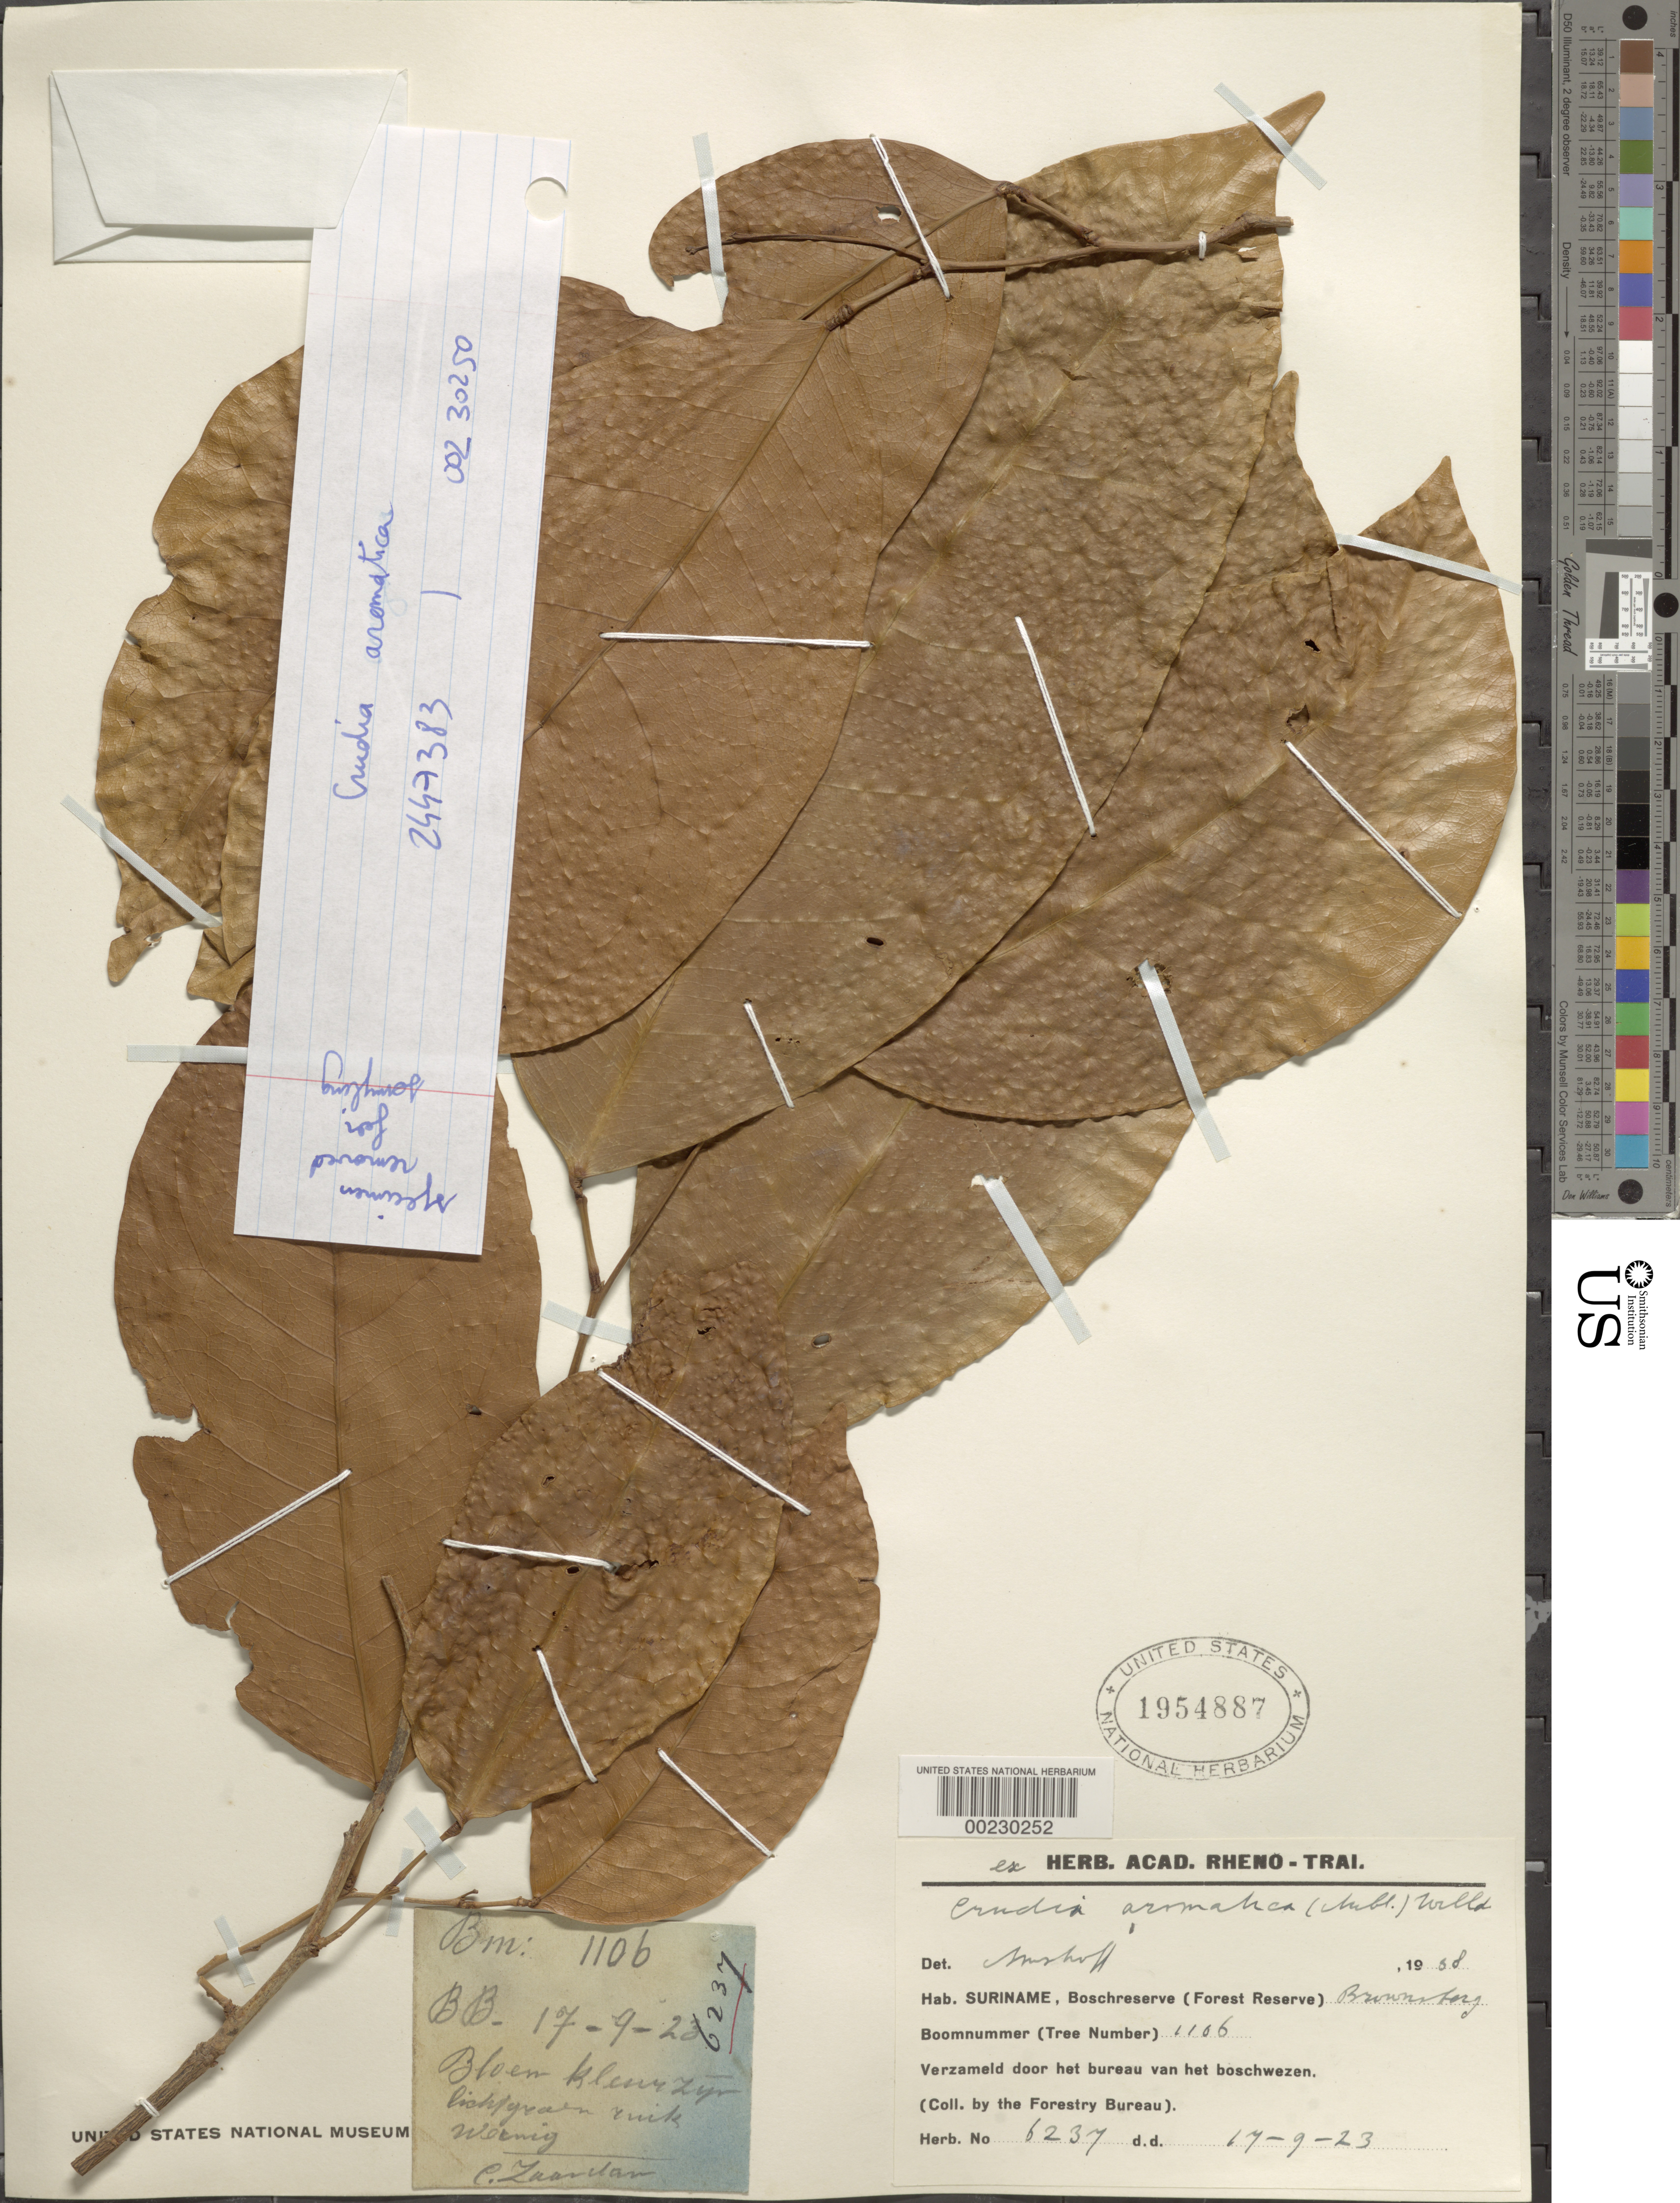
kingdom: Plantae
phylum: Tracheophyta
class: Magnoliopsida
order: Fabales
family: Fabaceae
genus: Crudia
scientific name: Crudia aromatica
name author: (Aubl.) Willd.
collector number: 6237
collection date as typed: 17 Sep 1923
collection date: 1923-09-17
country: Suriname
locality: Boschreserve (forest reserve) brownsburg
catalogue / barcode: US 1954887